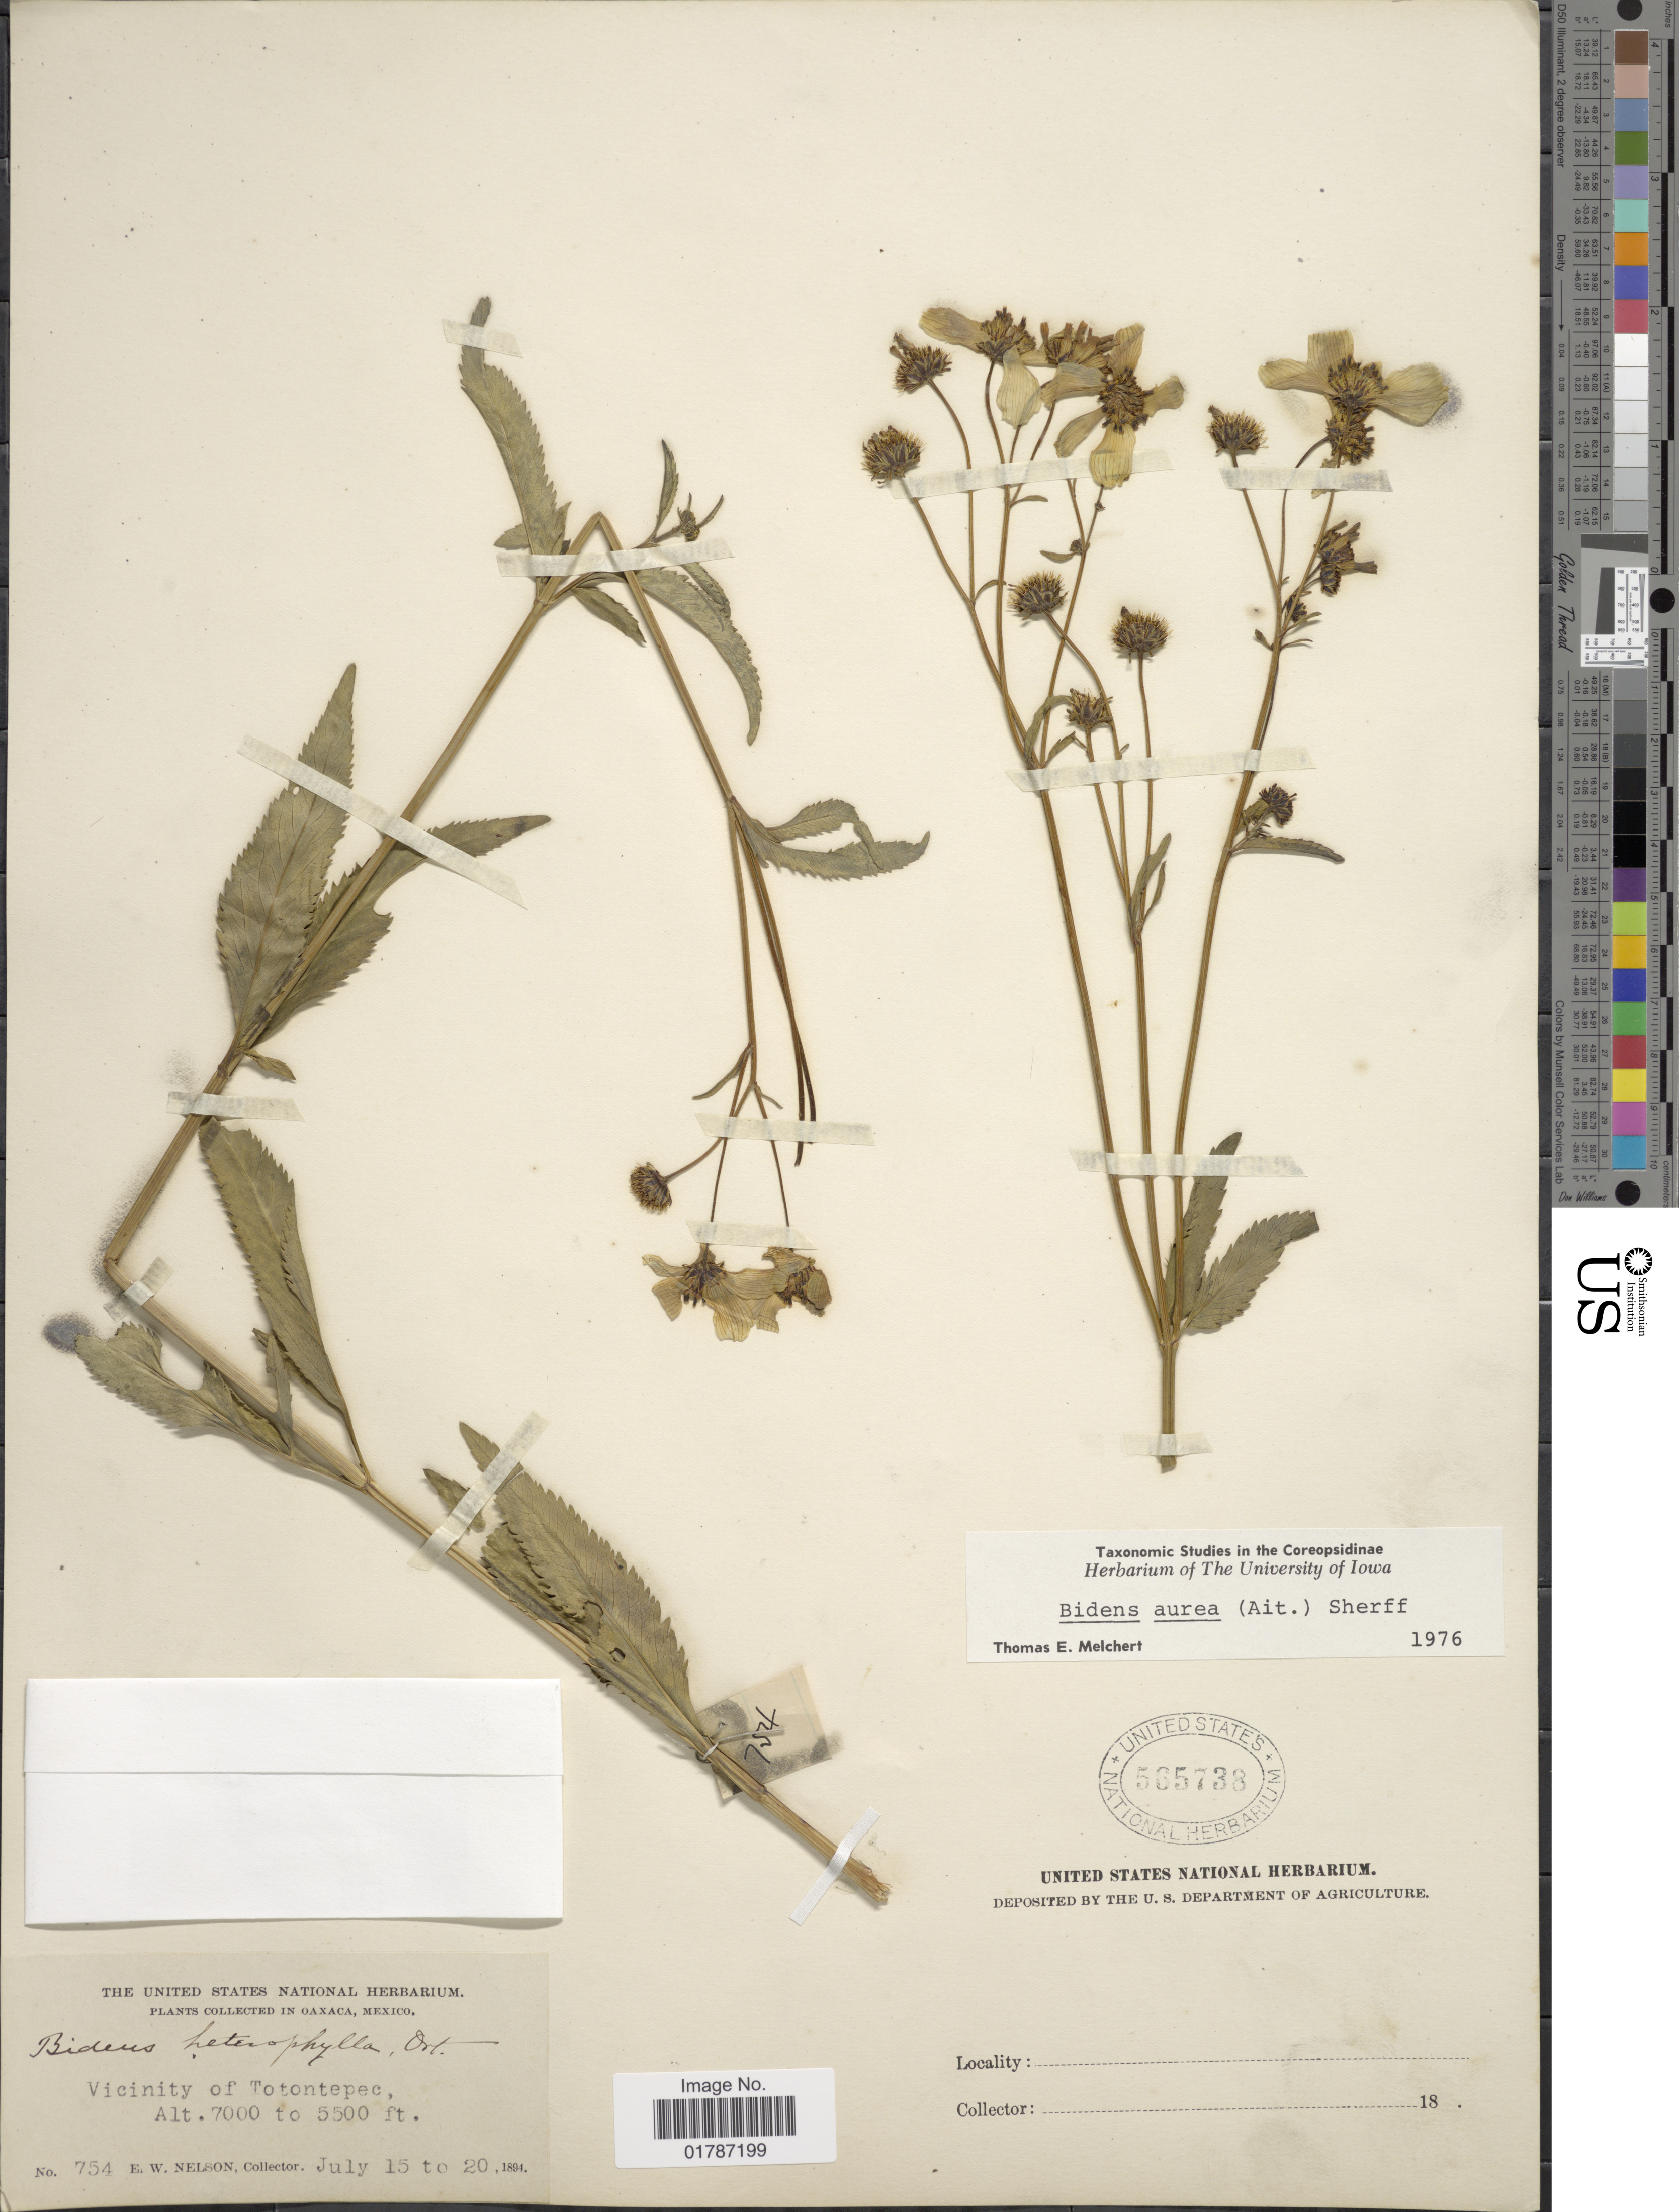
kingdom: Plantae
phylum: Tracheophyta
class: Magnoliopsida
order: Asterales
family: Asteraceae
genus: Bidens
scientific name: Bidens aurea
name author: (Aiton) Sherff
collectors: E. W. Nelson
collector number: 754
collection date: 1894-07-15/1894-07-20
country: Mexico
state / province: Oaxaca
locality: In Oaxaca, Mexico, Vicinity of Totontepec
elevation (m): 1676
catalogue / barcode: US 565738